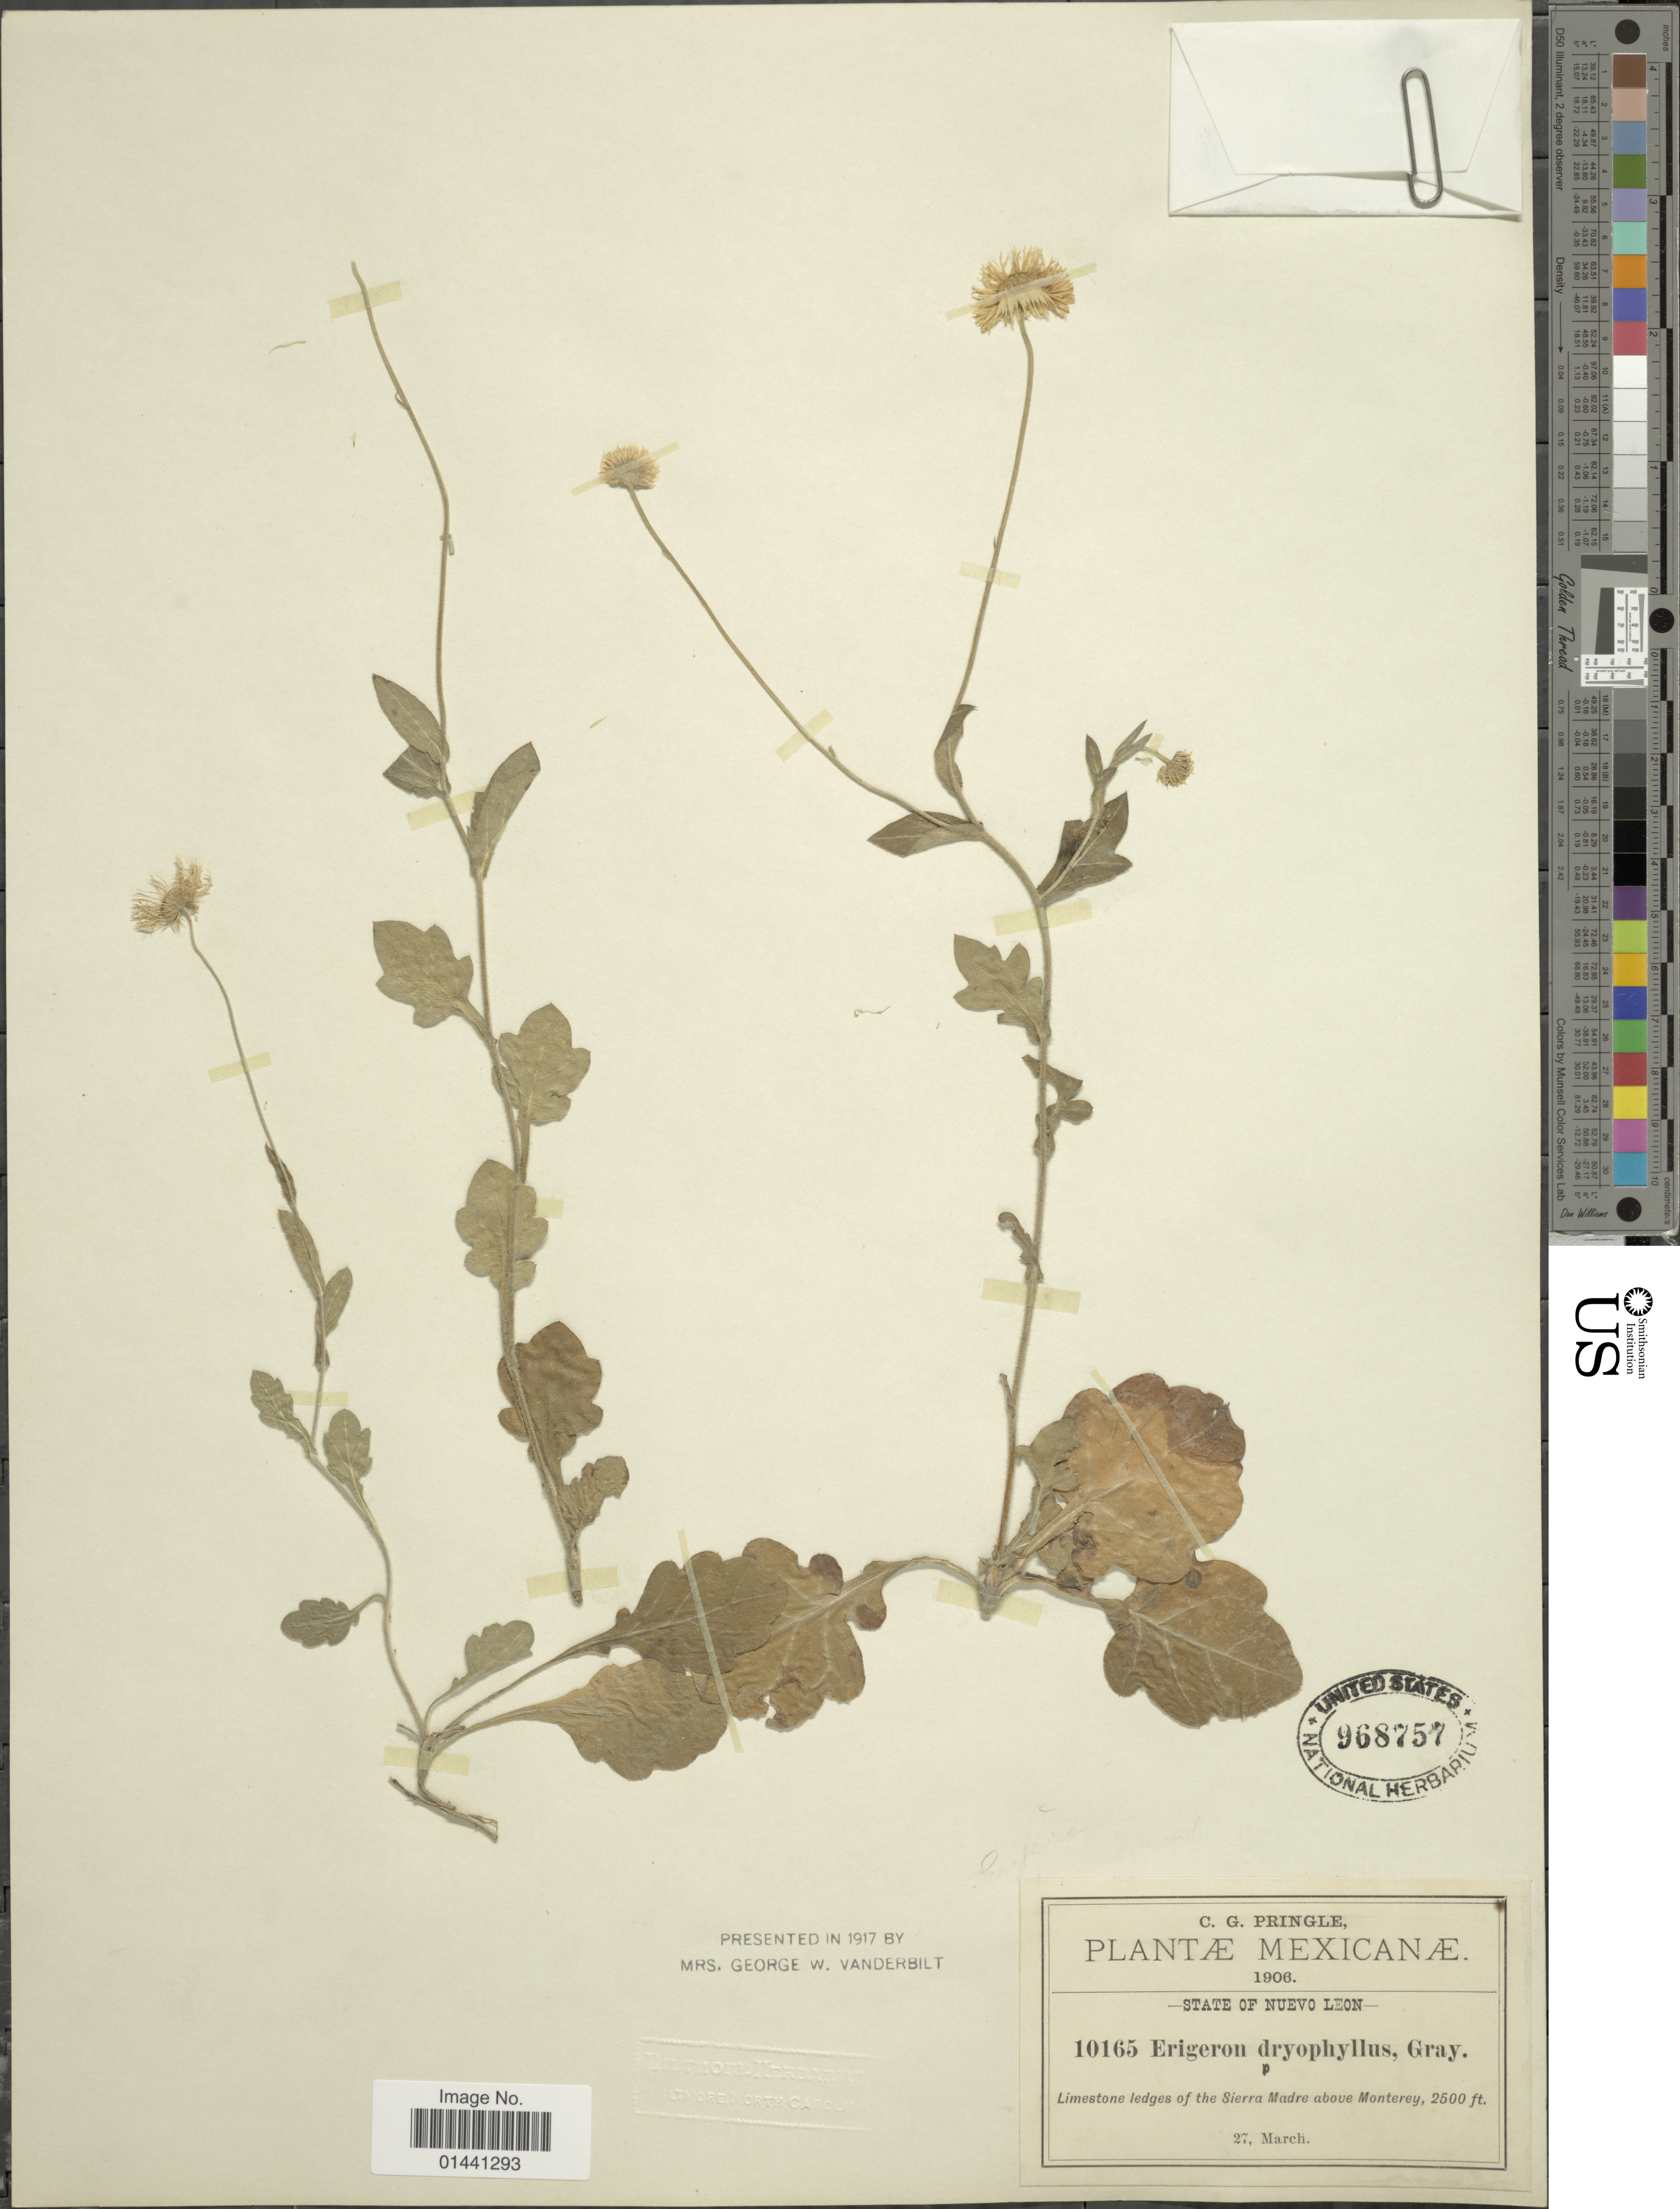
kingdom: Plantae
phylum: Tracheophyta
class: Magnoliopsida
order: Asterales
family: Asteraceae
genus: Erigeron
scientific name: Erigeron dryophyllus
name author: A. Gray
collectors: C. G. Pringle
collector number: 10165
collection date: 1906-03-27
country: Mexico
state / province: Nuevo León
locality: Limestone edges of the Sierra Madre above Monterey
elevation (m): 762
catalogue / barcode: US 968757